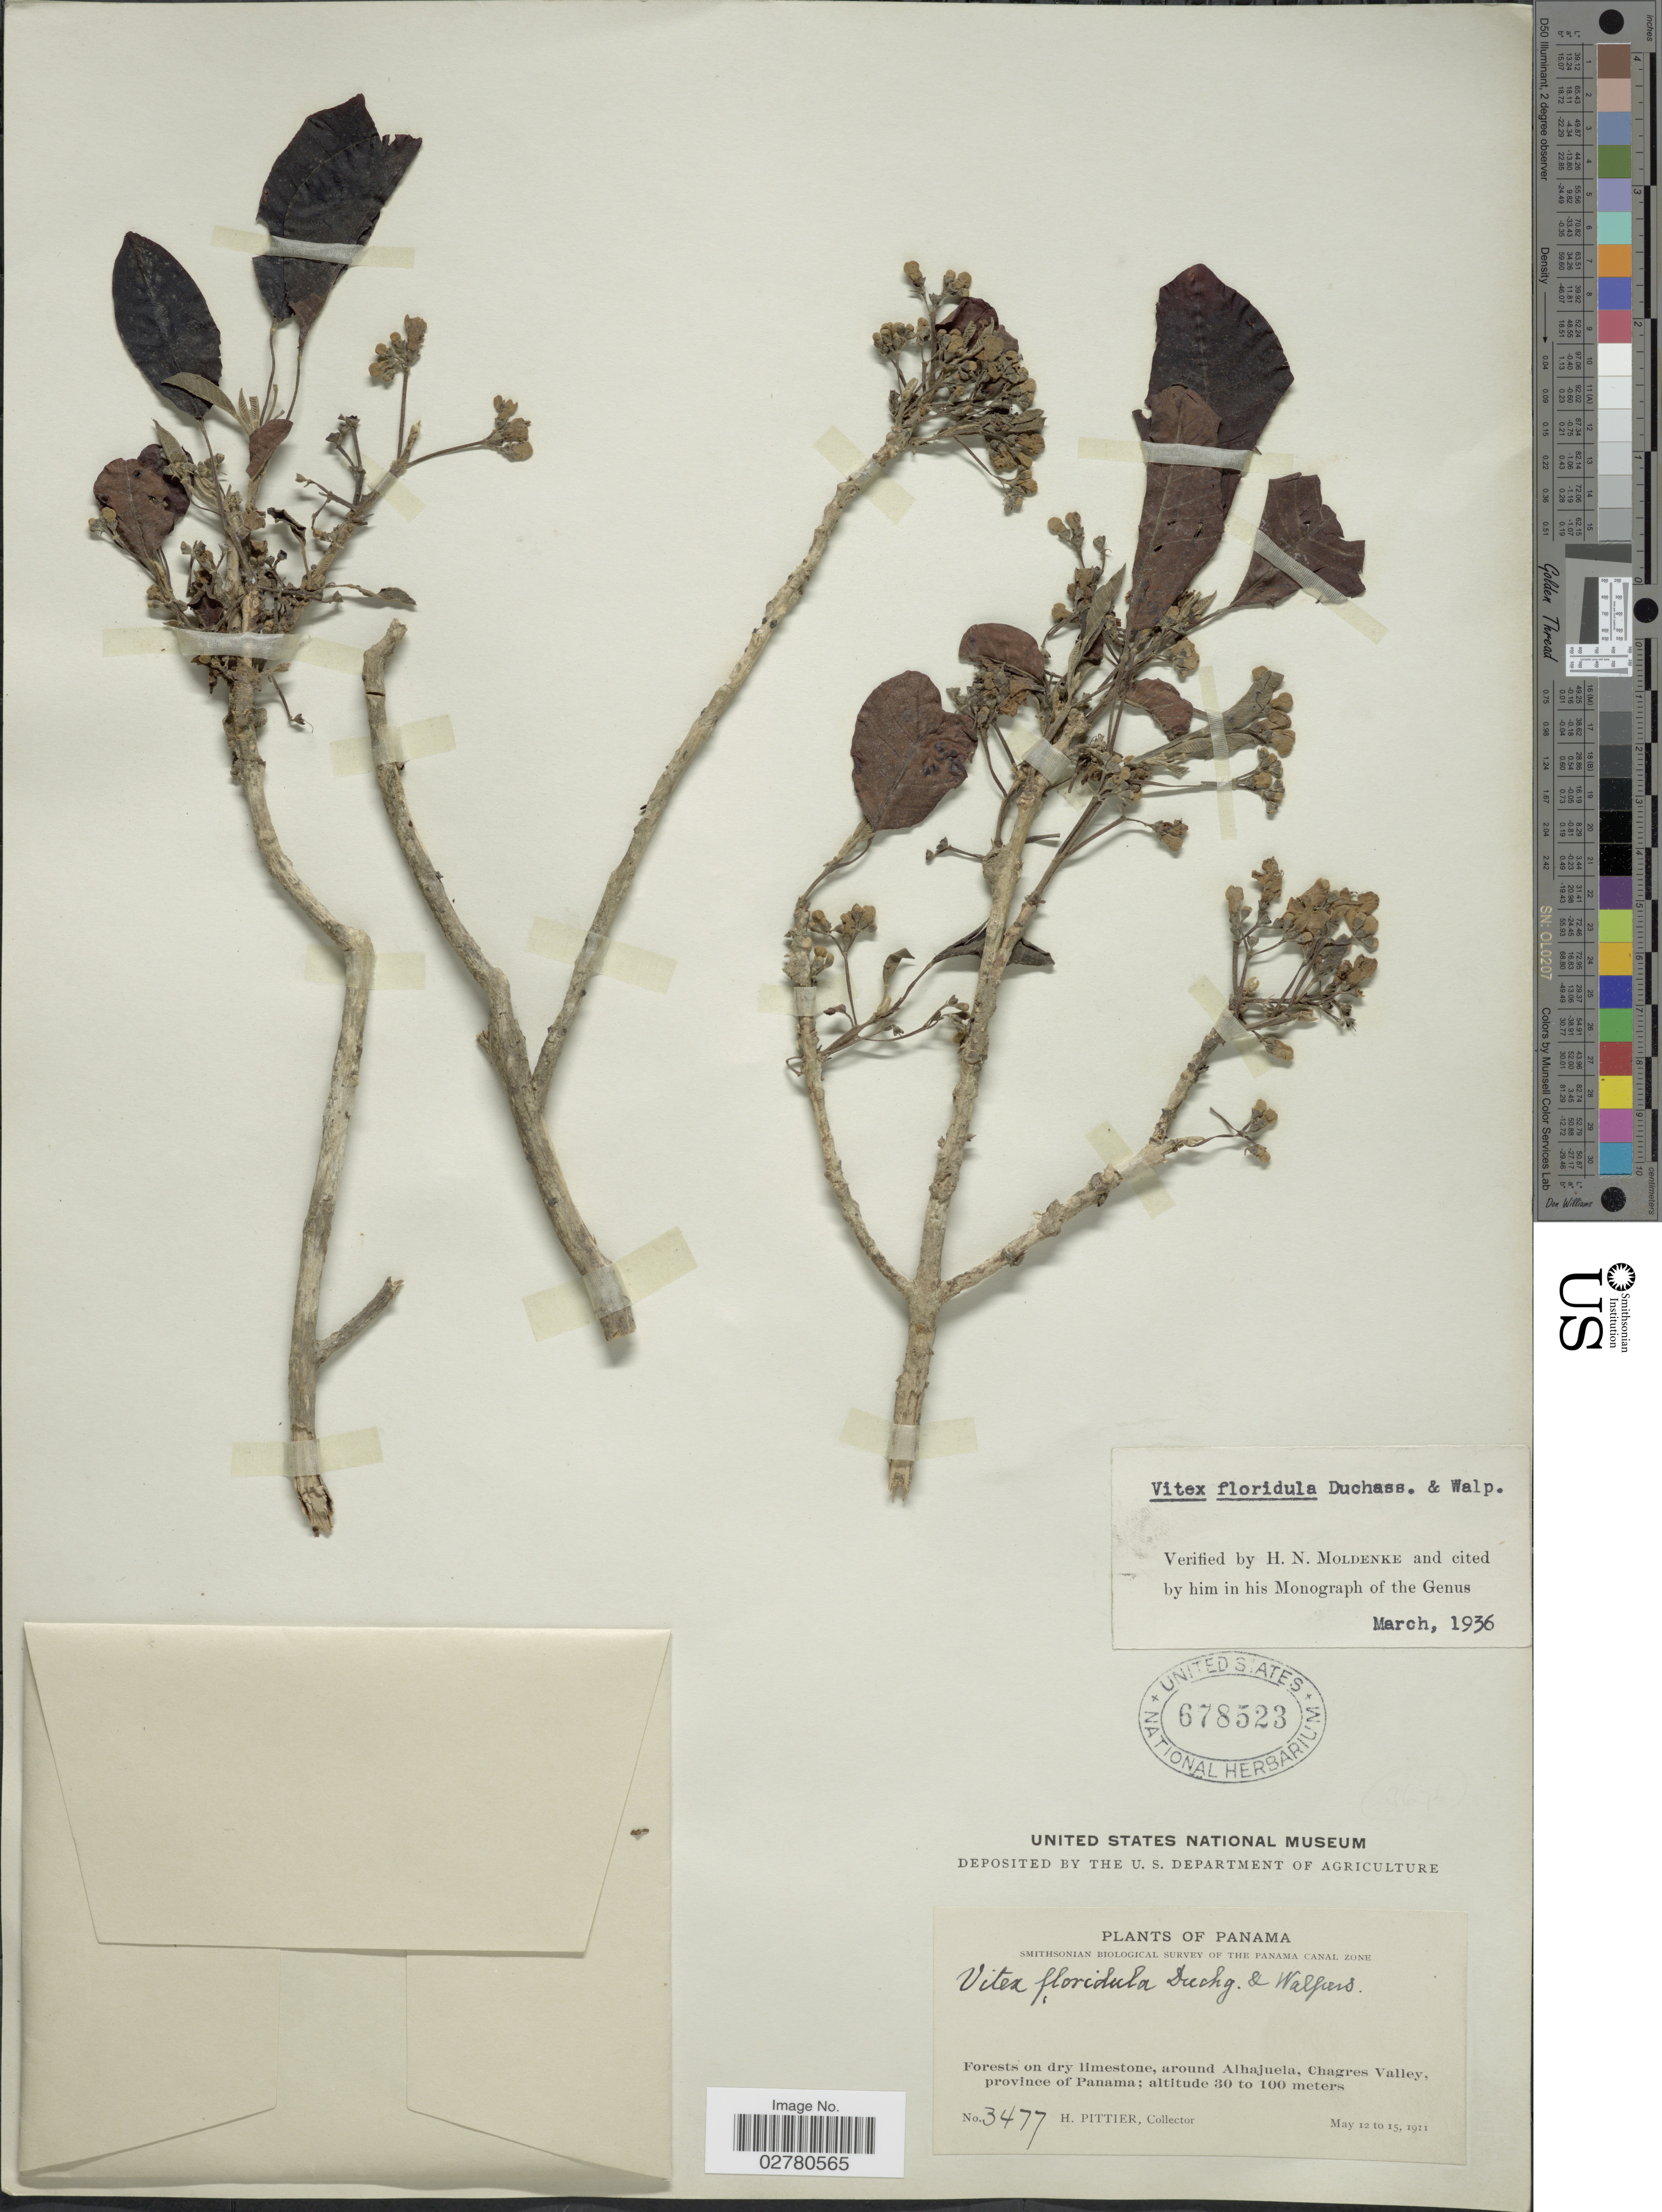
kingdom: Plantae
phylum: Tracheophyta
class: Magnoliopsida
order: Lamiales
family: Lamiaceae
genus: Vitex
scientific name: Vitex floridula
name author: Duchass. & Walp.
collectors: H. F. Pittier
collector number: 3477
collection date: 1911-05-12/1911-05-15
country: Panama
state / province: Panamá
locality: Around Alhajuela, Chagres Valley.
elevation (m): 30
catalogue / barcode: US 678523